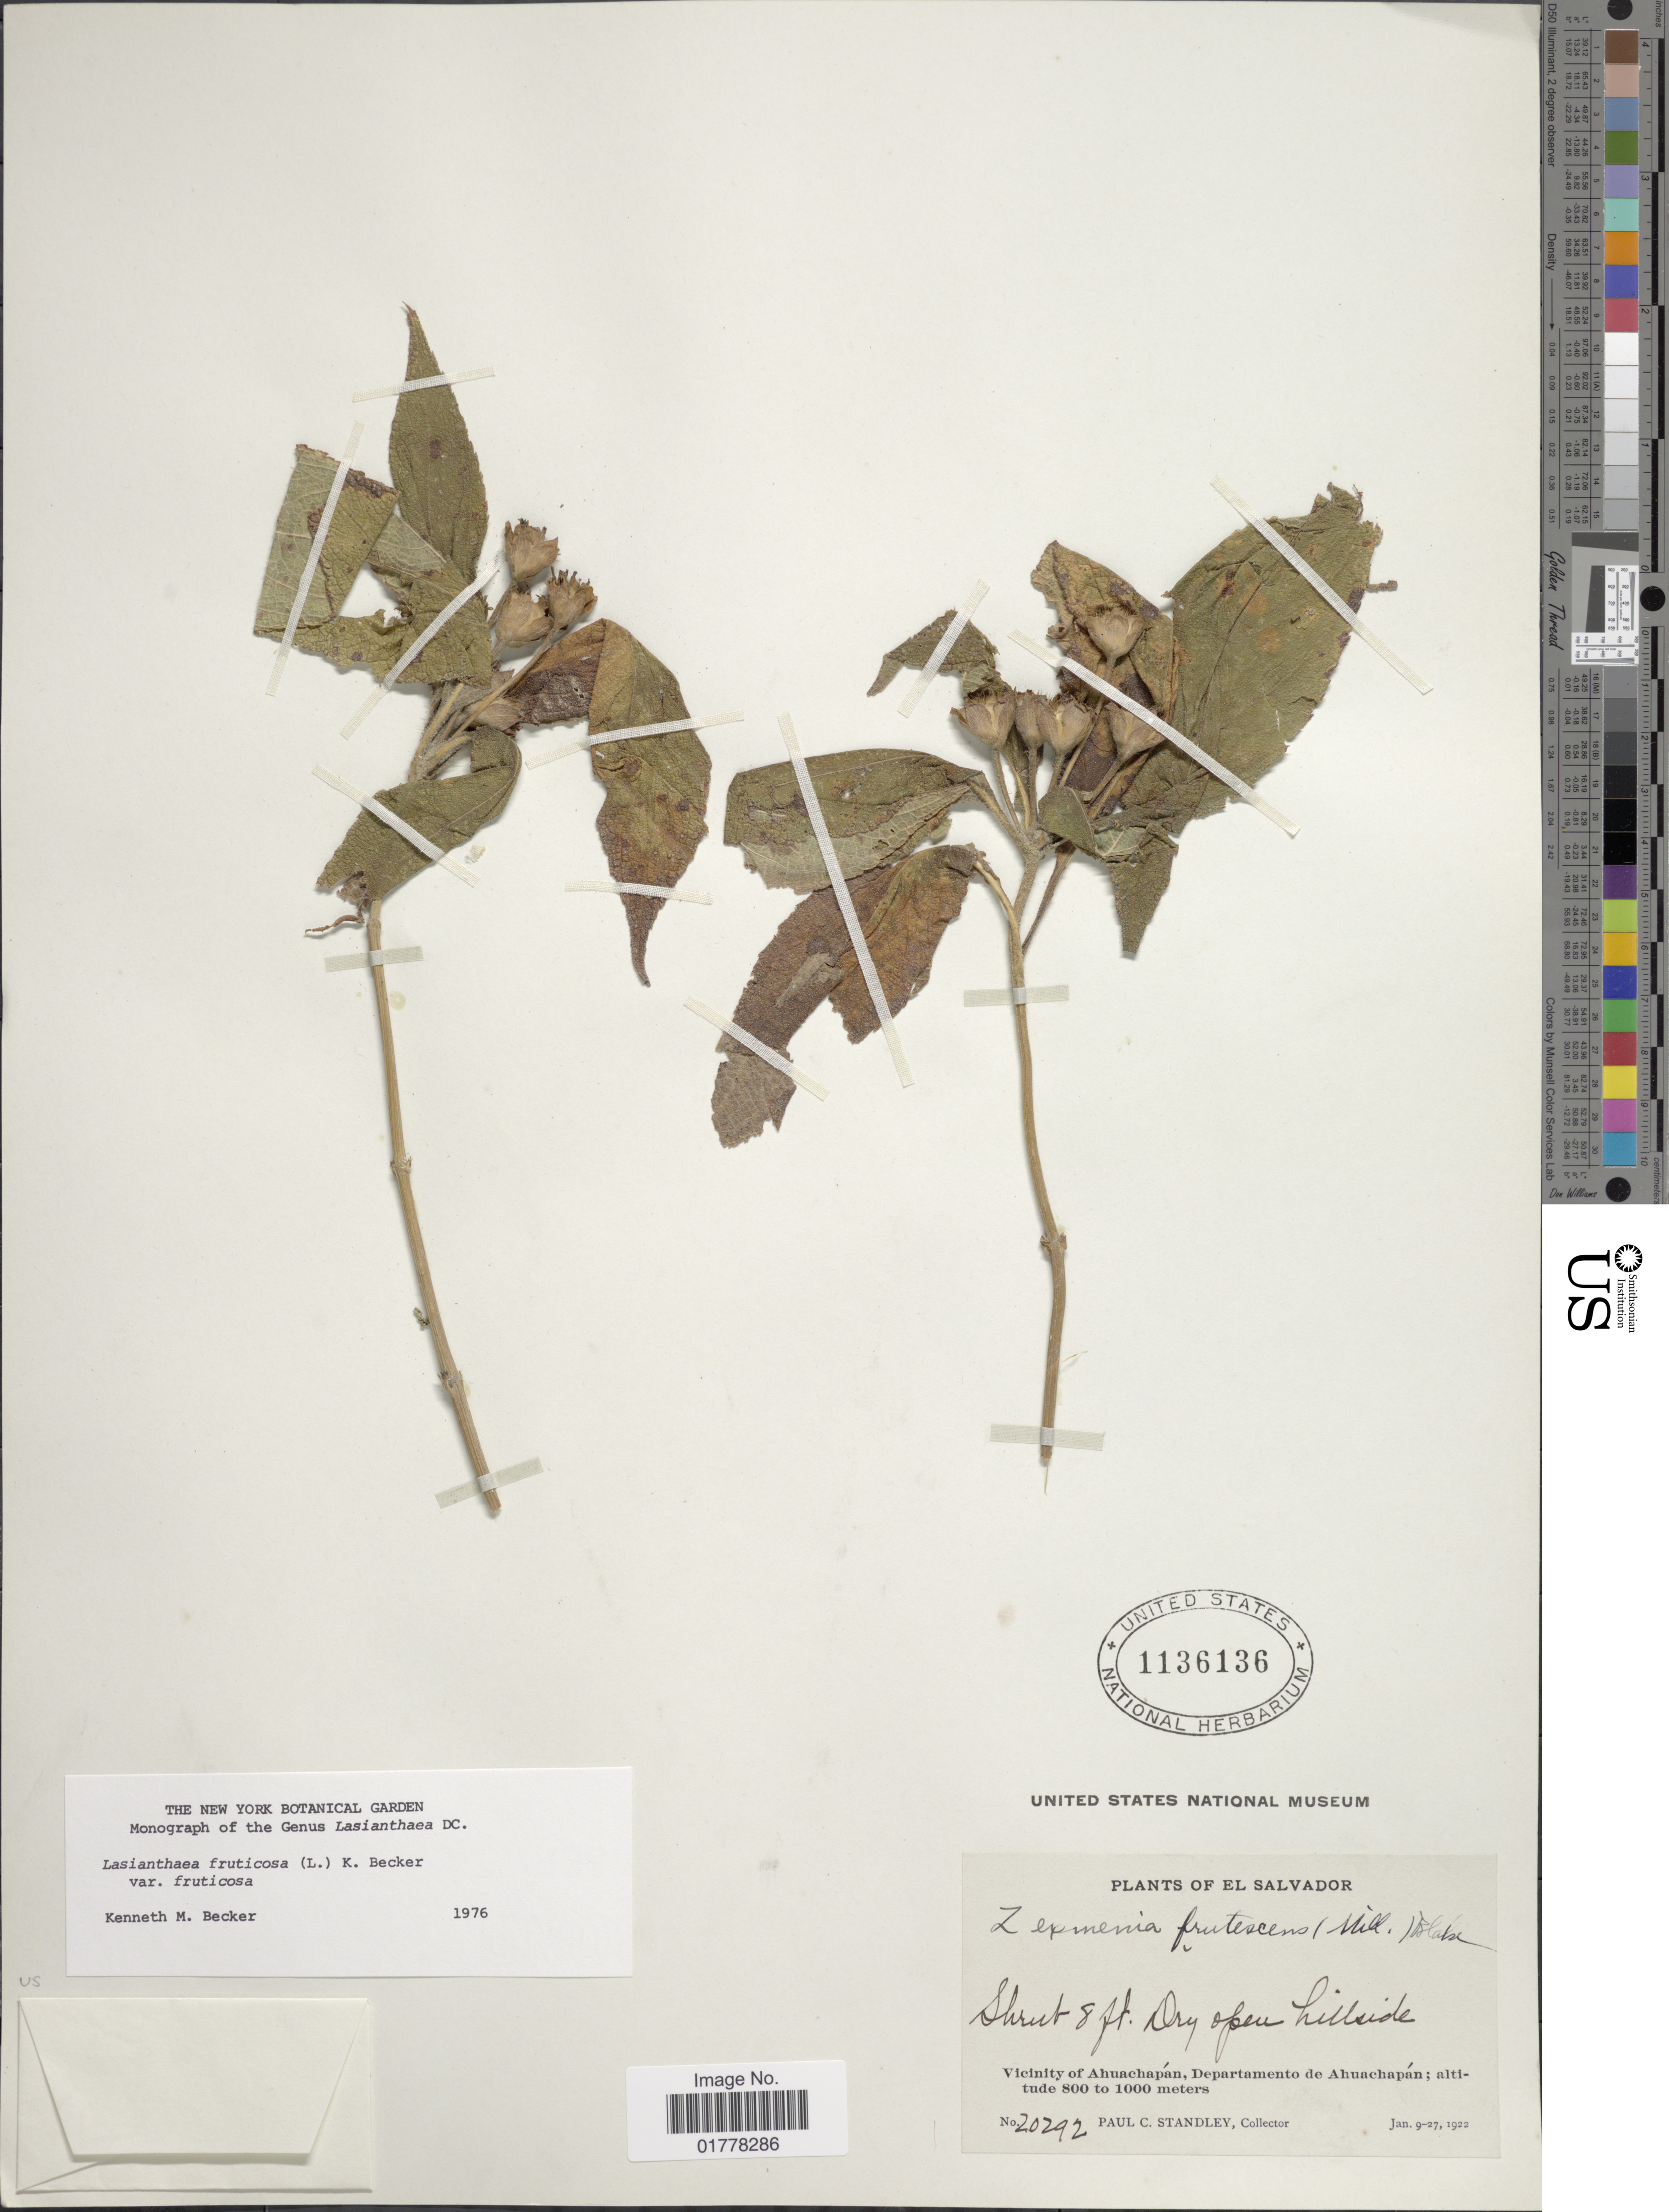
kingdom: Plantae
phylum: Tracheophyta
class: Magnoliopsida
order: Asterales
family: Asteraceae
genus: Lasianthaea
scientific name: Lasianthaea fruticosa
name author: (L.) K.M. Becker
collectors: P. C. Standley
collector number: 20292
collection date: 1922-01-09/1922-01-27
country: El Salvador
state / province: Ahuachapan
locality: Vicinity of Ahuachapán, Departamento de Ahuachapán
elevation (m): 800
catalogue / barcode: US 1136136